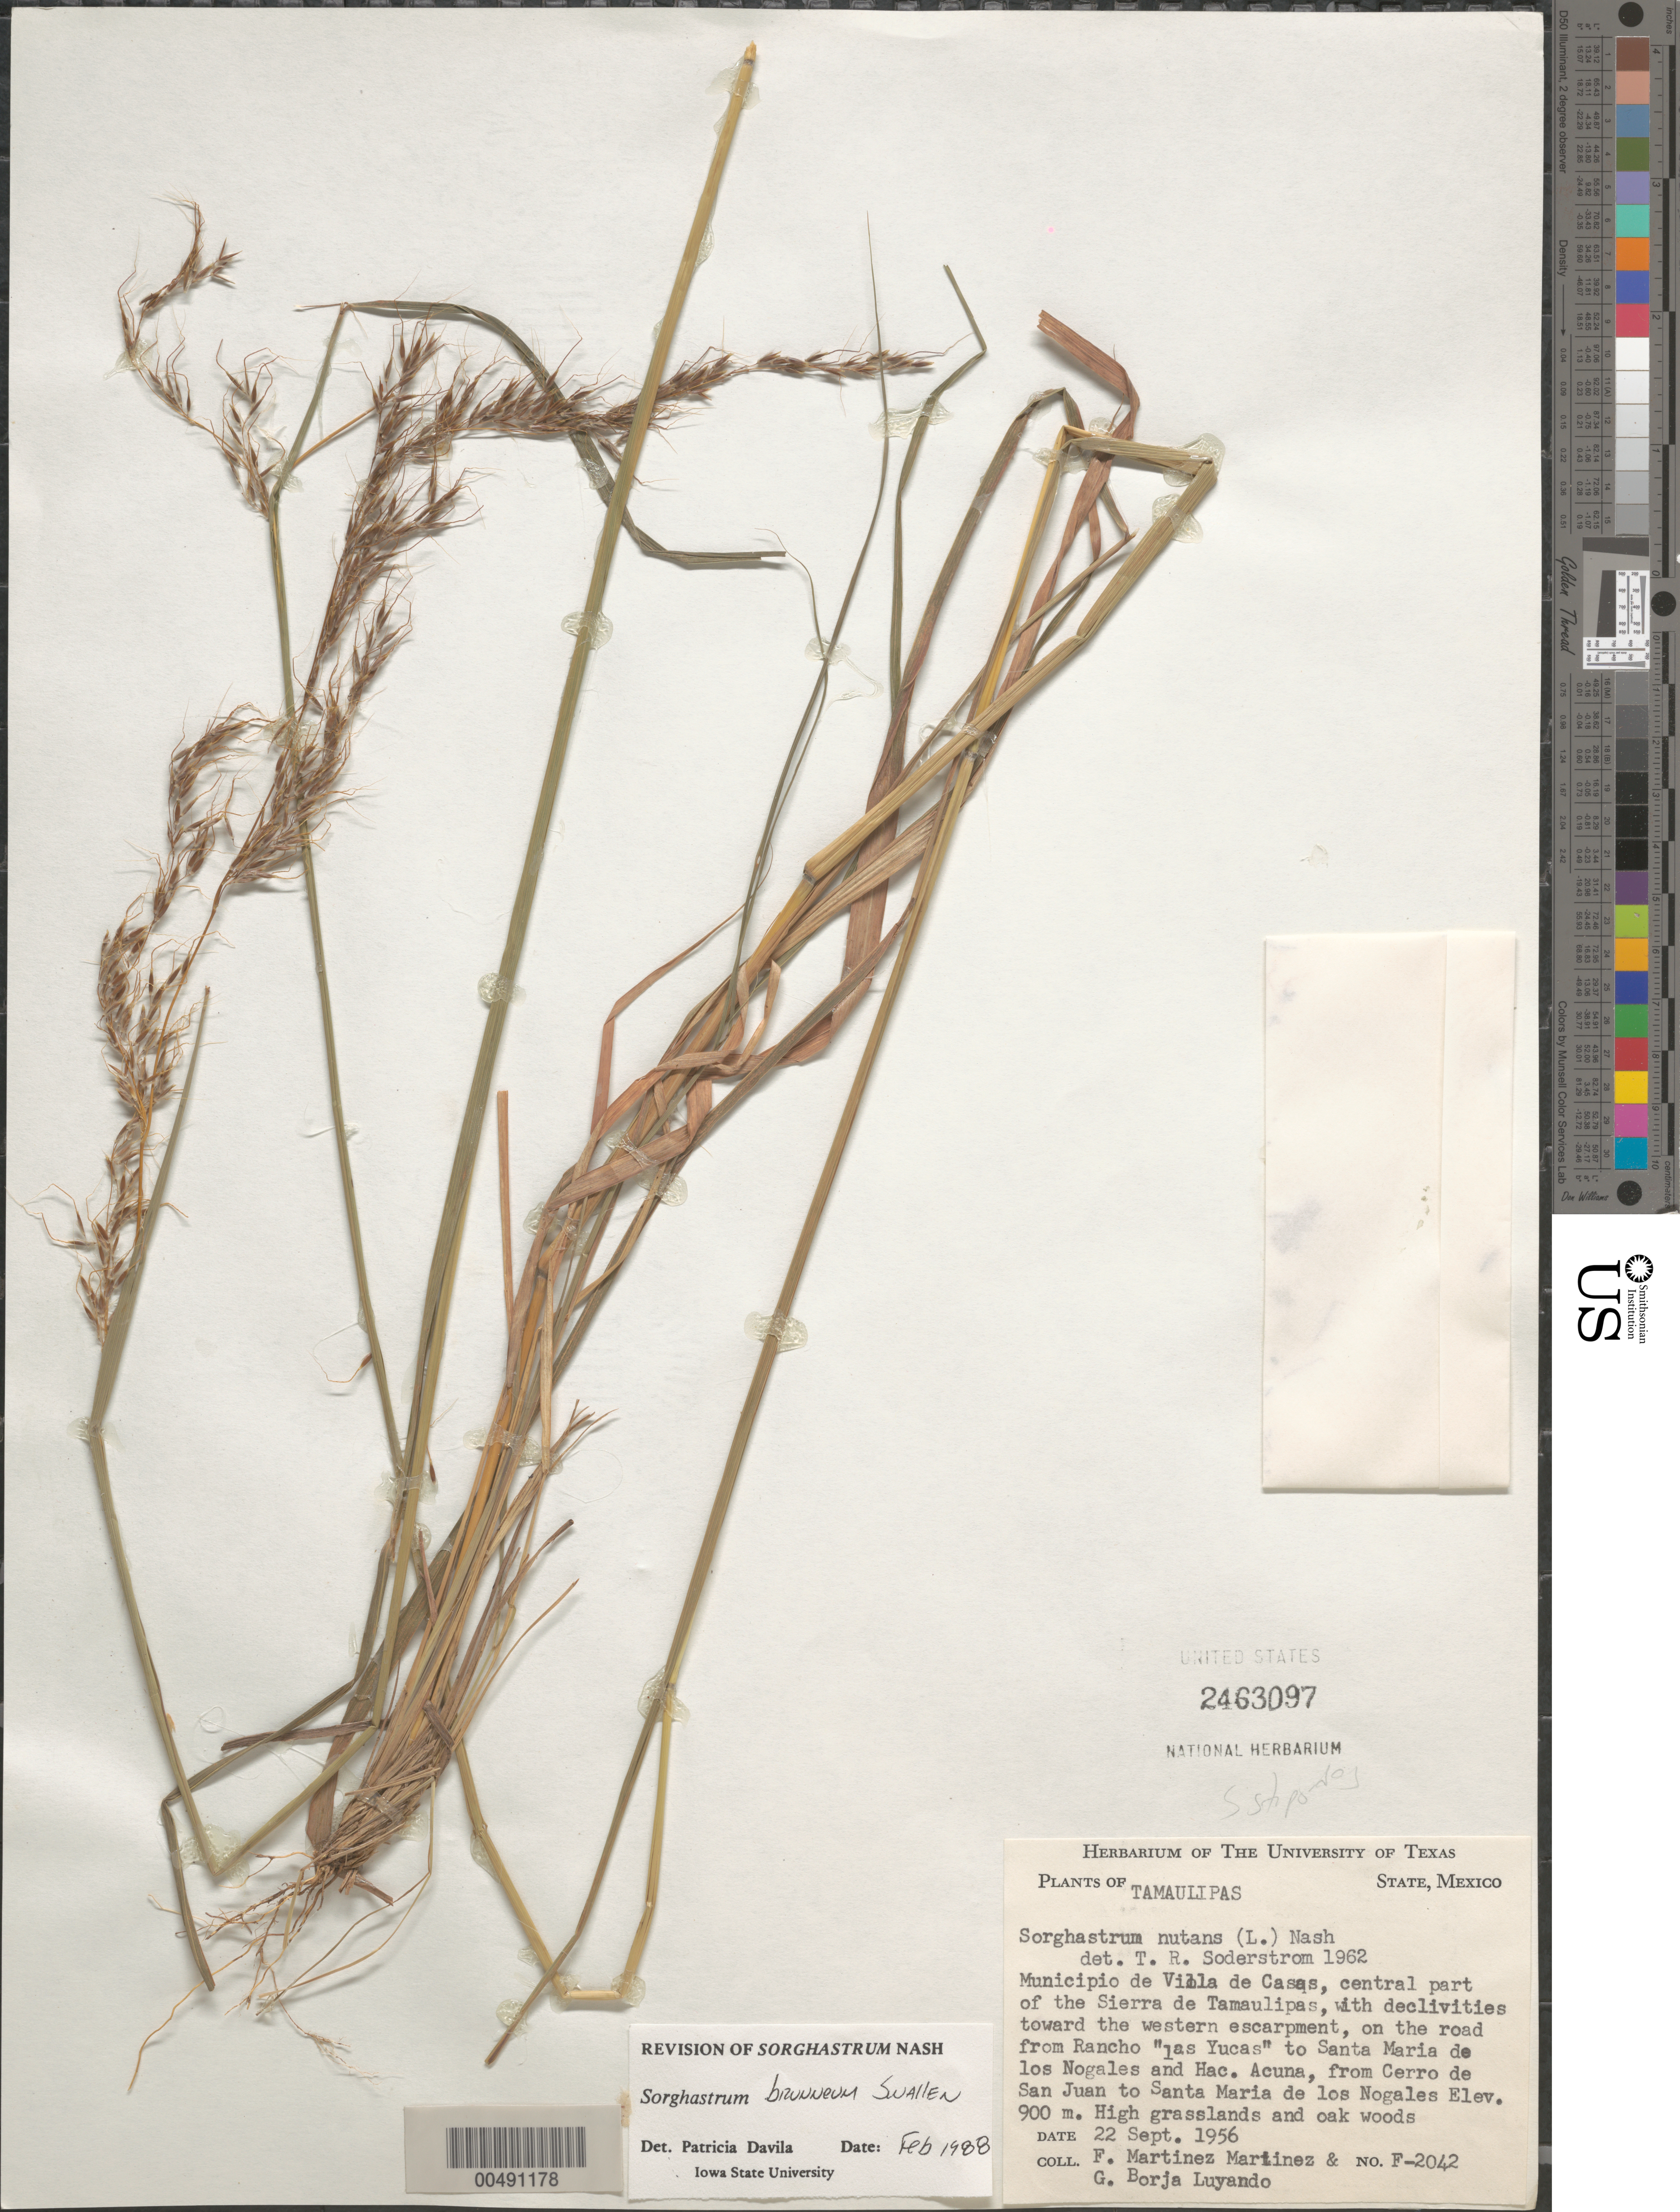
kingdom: Plantae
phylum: Tracheophyta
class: Liliopsida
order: Poales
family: Poaceae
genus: Sorghastrum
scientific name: Sorghastrum brunneum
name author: Swallen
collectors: F. Martinez Martinez & G. Borja-Luyando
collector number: F-2042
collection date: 1956-09-22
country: Mexico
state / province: Tamaulipas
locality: Municipio de Villa de Casas, central part of the Sierra de Tamaulipas, on the road from Rancho "las Yucas" to Santa Maria de los Nogales and Hac. Acuna, from Cerro de San Juan to Santa Maria de los Nogales.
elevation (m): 900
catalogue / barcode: US 2463097